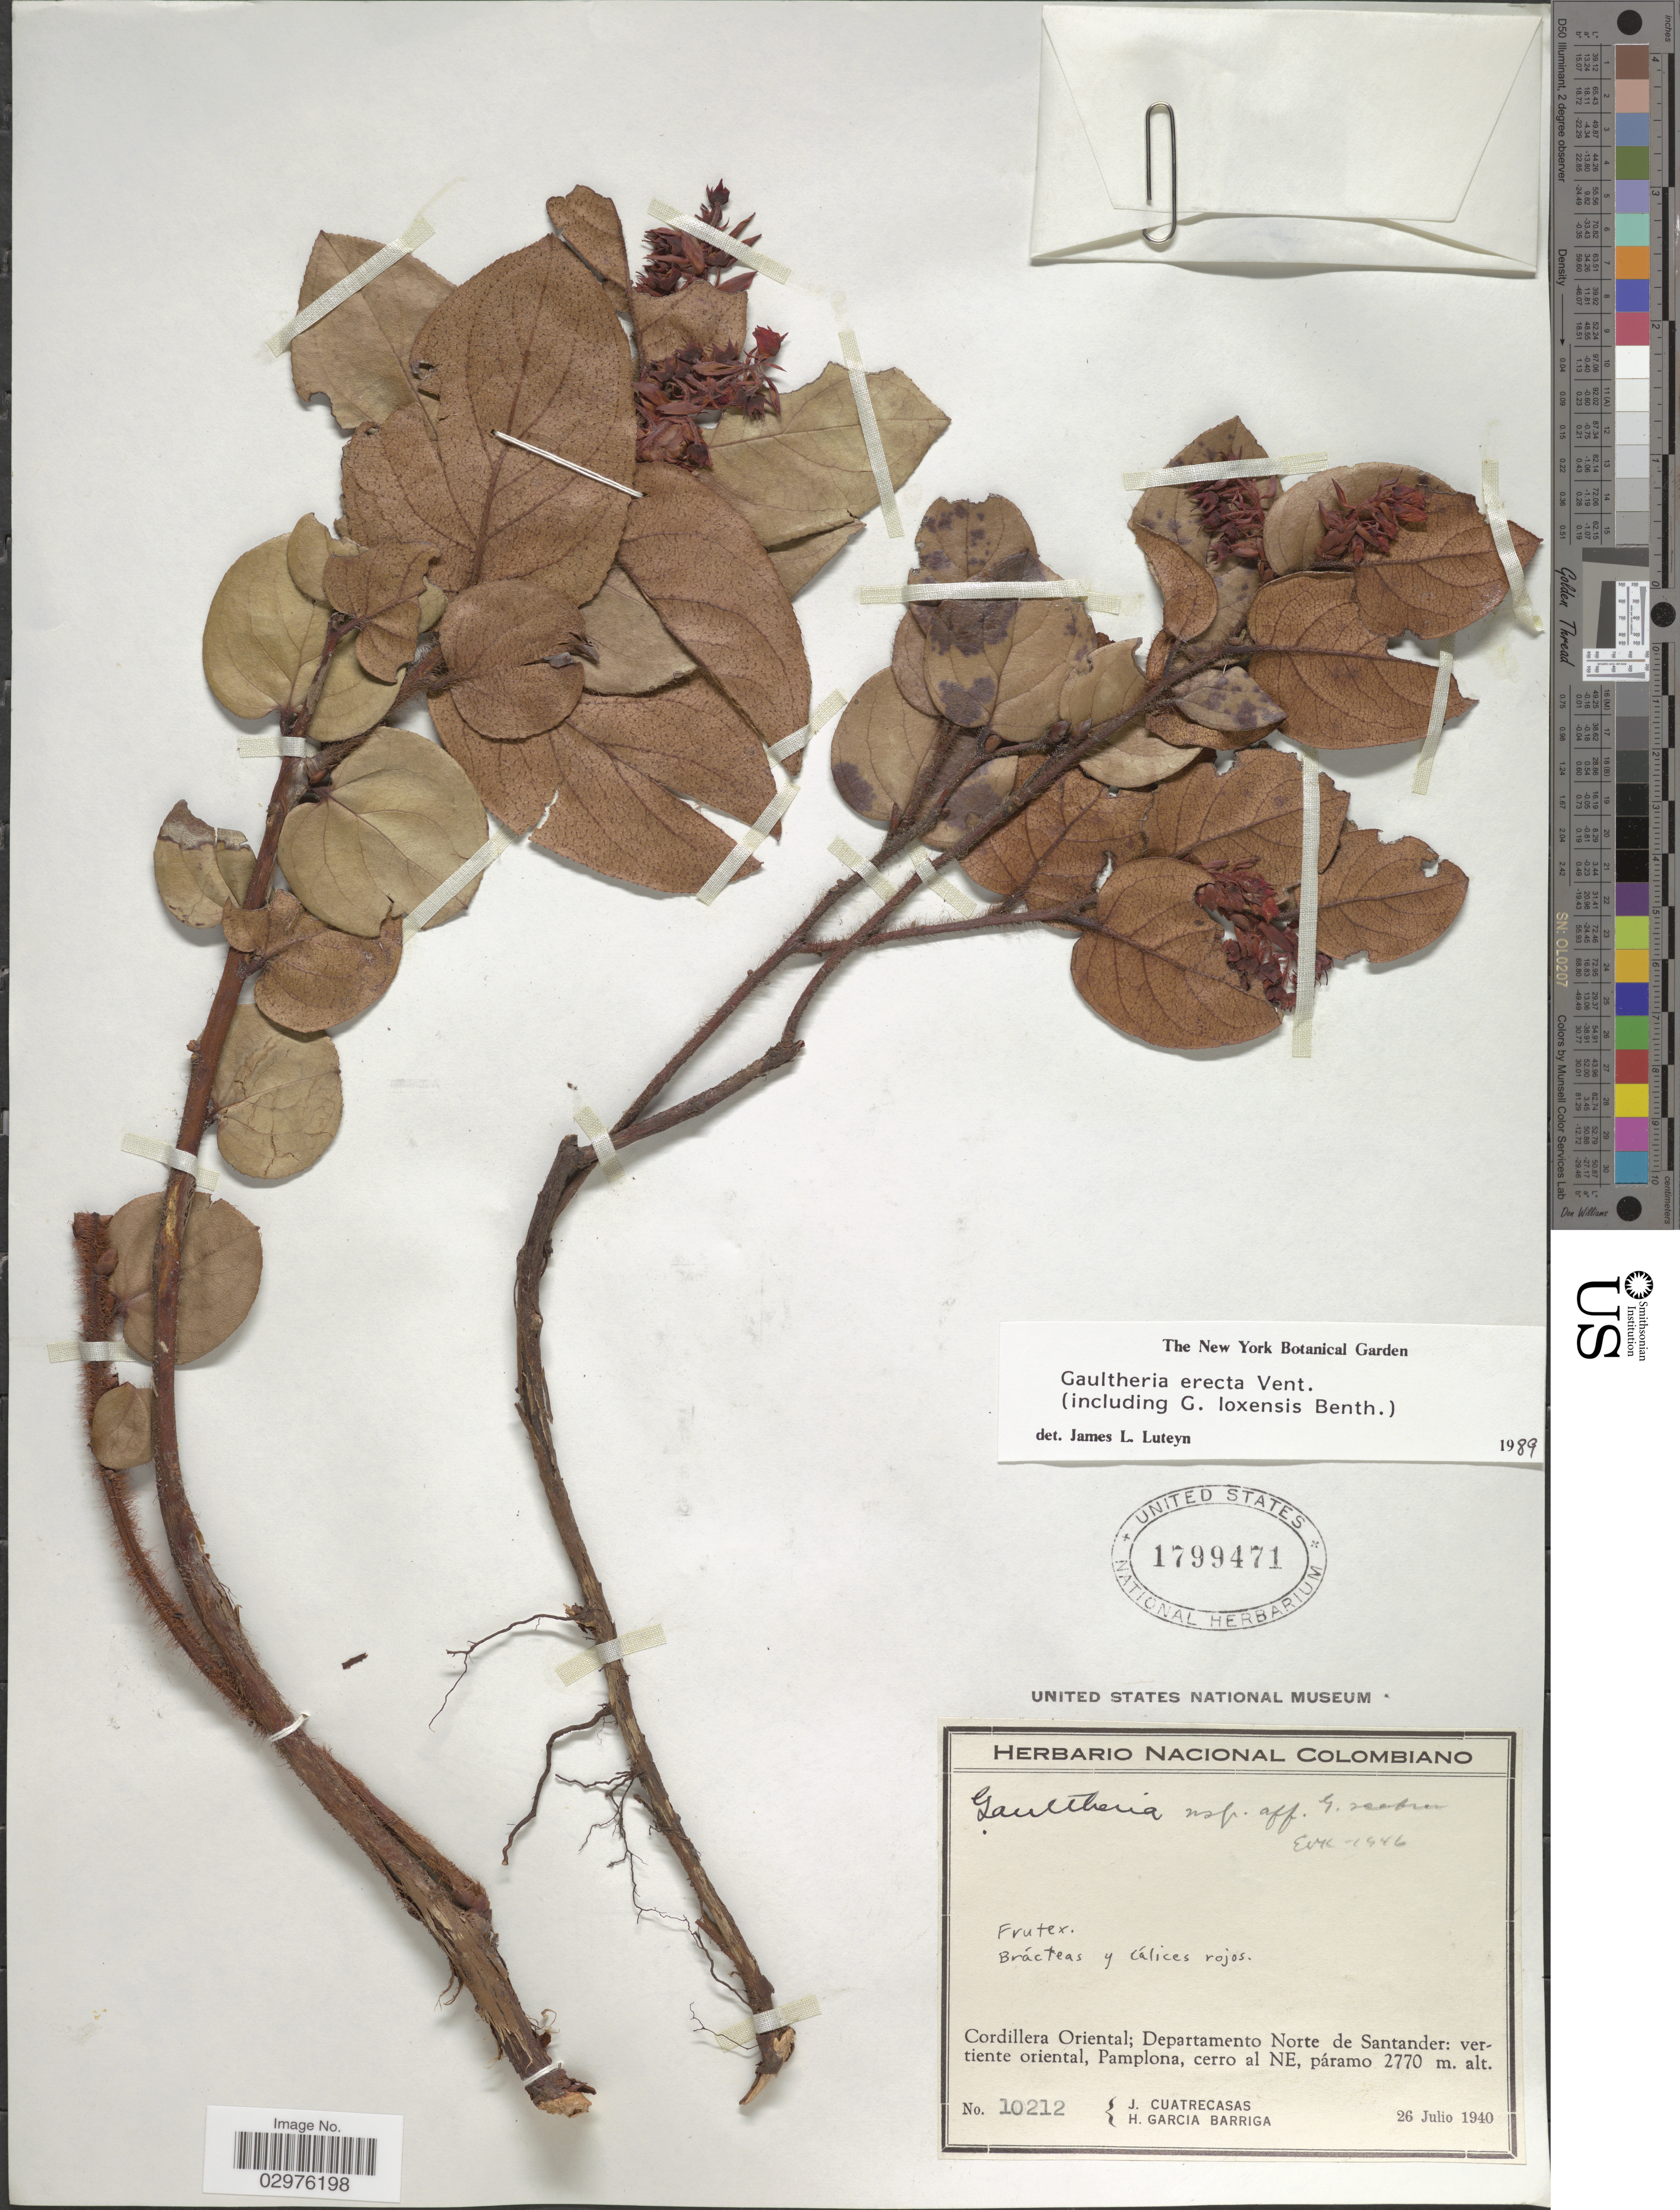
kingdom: Plantae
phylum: Tracheophyta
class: Magnoliopsida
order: Ericales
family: Ericaceae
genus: Gaultheria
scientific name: Gaultheria erecta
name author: Vent.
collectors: J. Cuatrecasas & H. García Barriga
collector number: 10212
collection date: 1940-07-26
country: Colombia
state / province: Norte de Santander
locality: Cordillera Oriental; Departamento Norte de Santander: vertiente oriental, Pamplona, cerro al NE.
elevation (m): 2770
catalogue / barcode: US 1799471